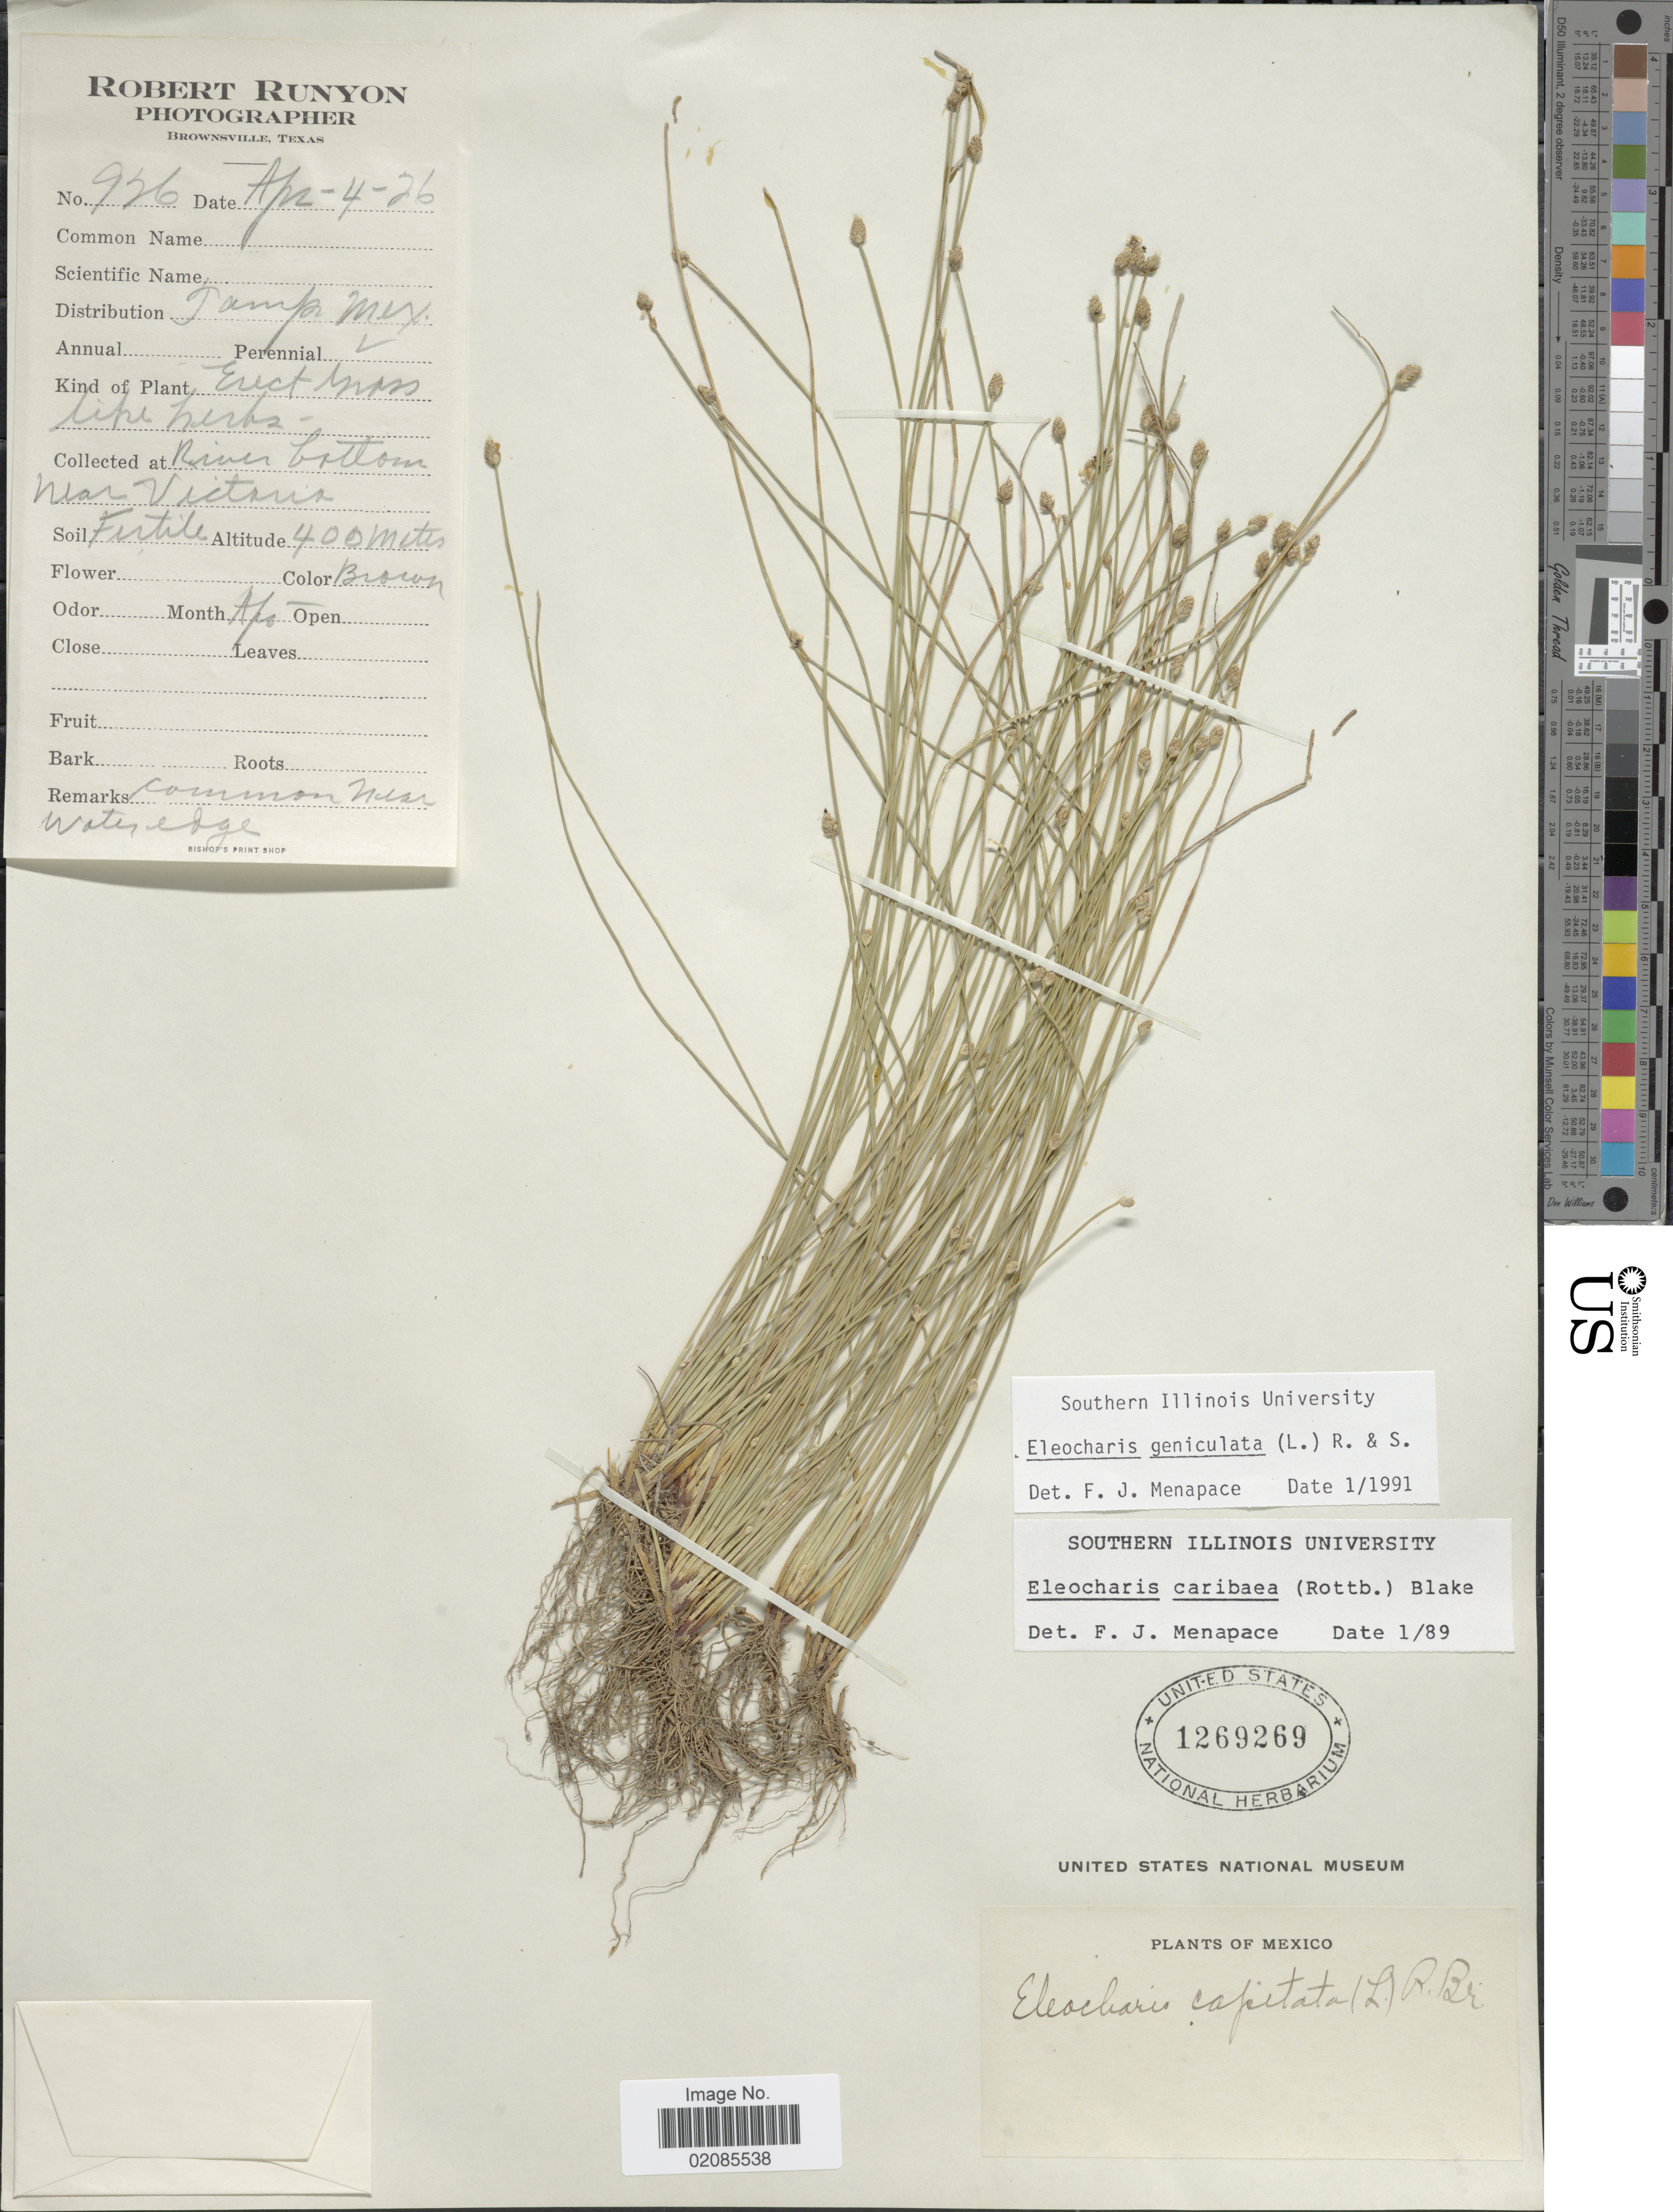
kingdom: Plantae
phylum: Tracheophyta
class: Liliopsida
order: Poales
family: Cyperaceae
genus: Eleocharis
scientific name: Eleocharis geniculata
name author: (L.) Roem. & Schult.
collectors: R. Runyon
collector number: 926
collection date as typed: Transcribed d/m/y: 4/4/26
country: Mexico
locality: Tamp., River bottom near Victoria, common near water edge.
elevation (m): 400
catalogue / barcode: US 1269269